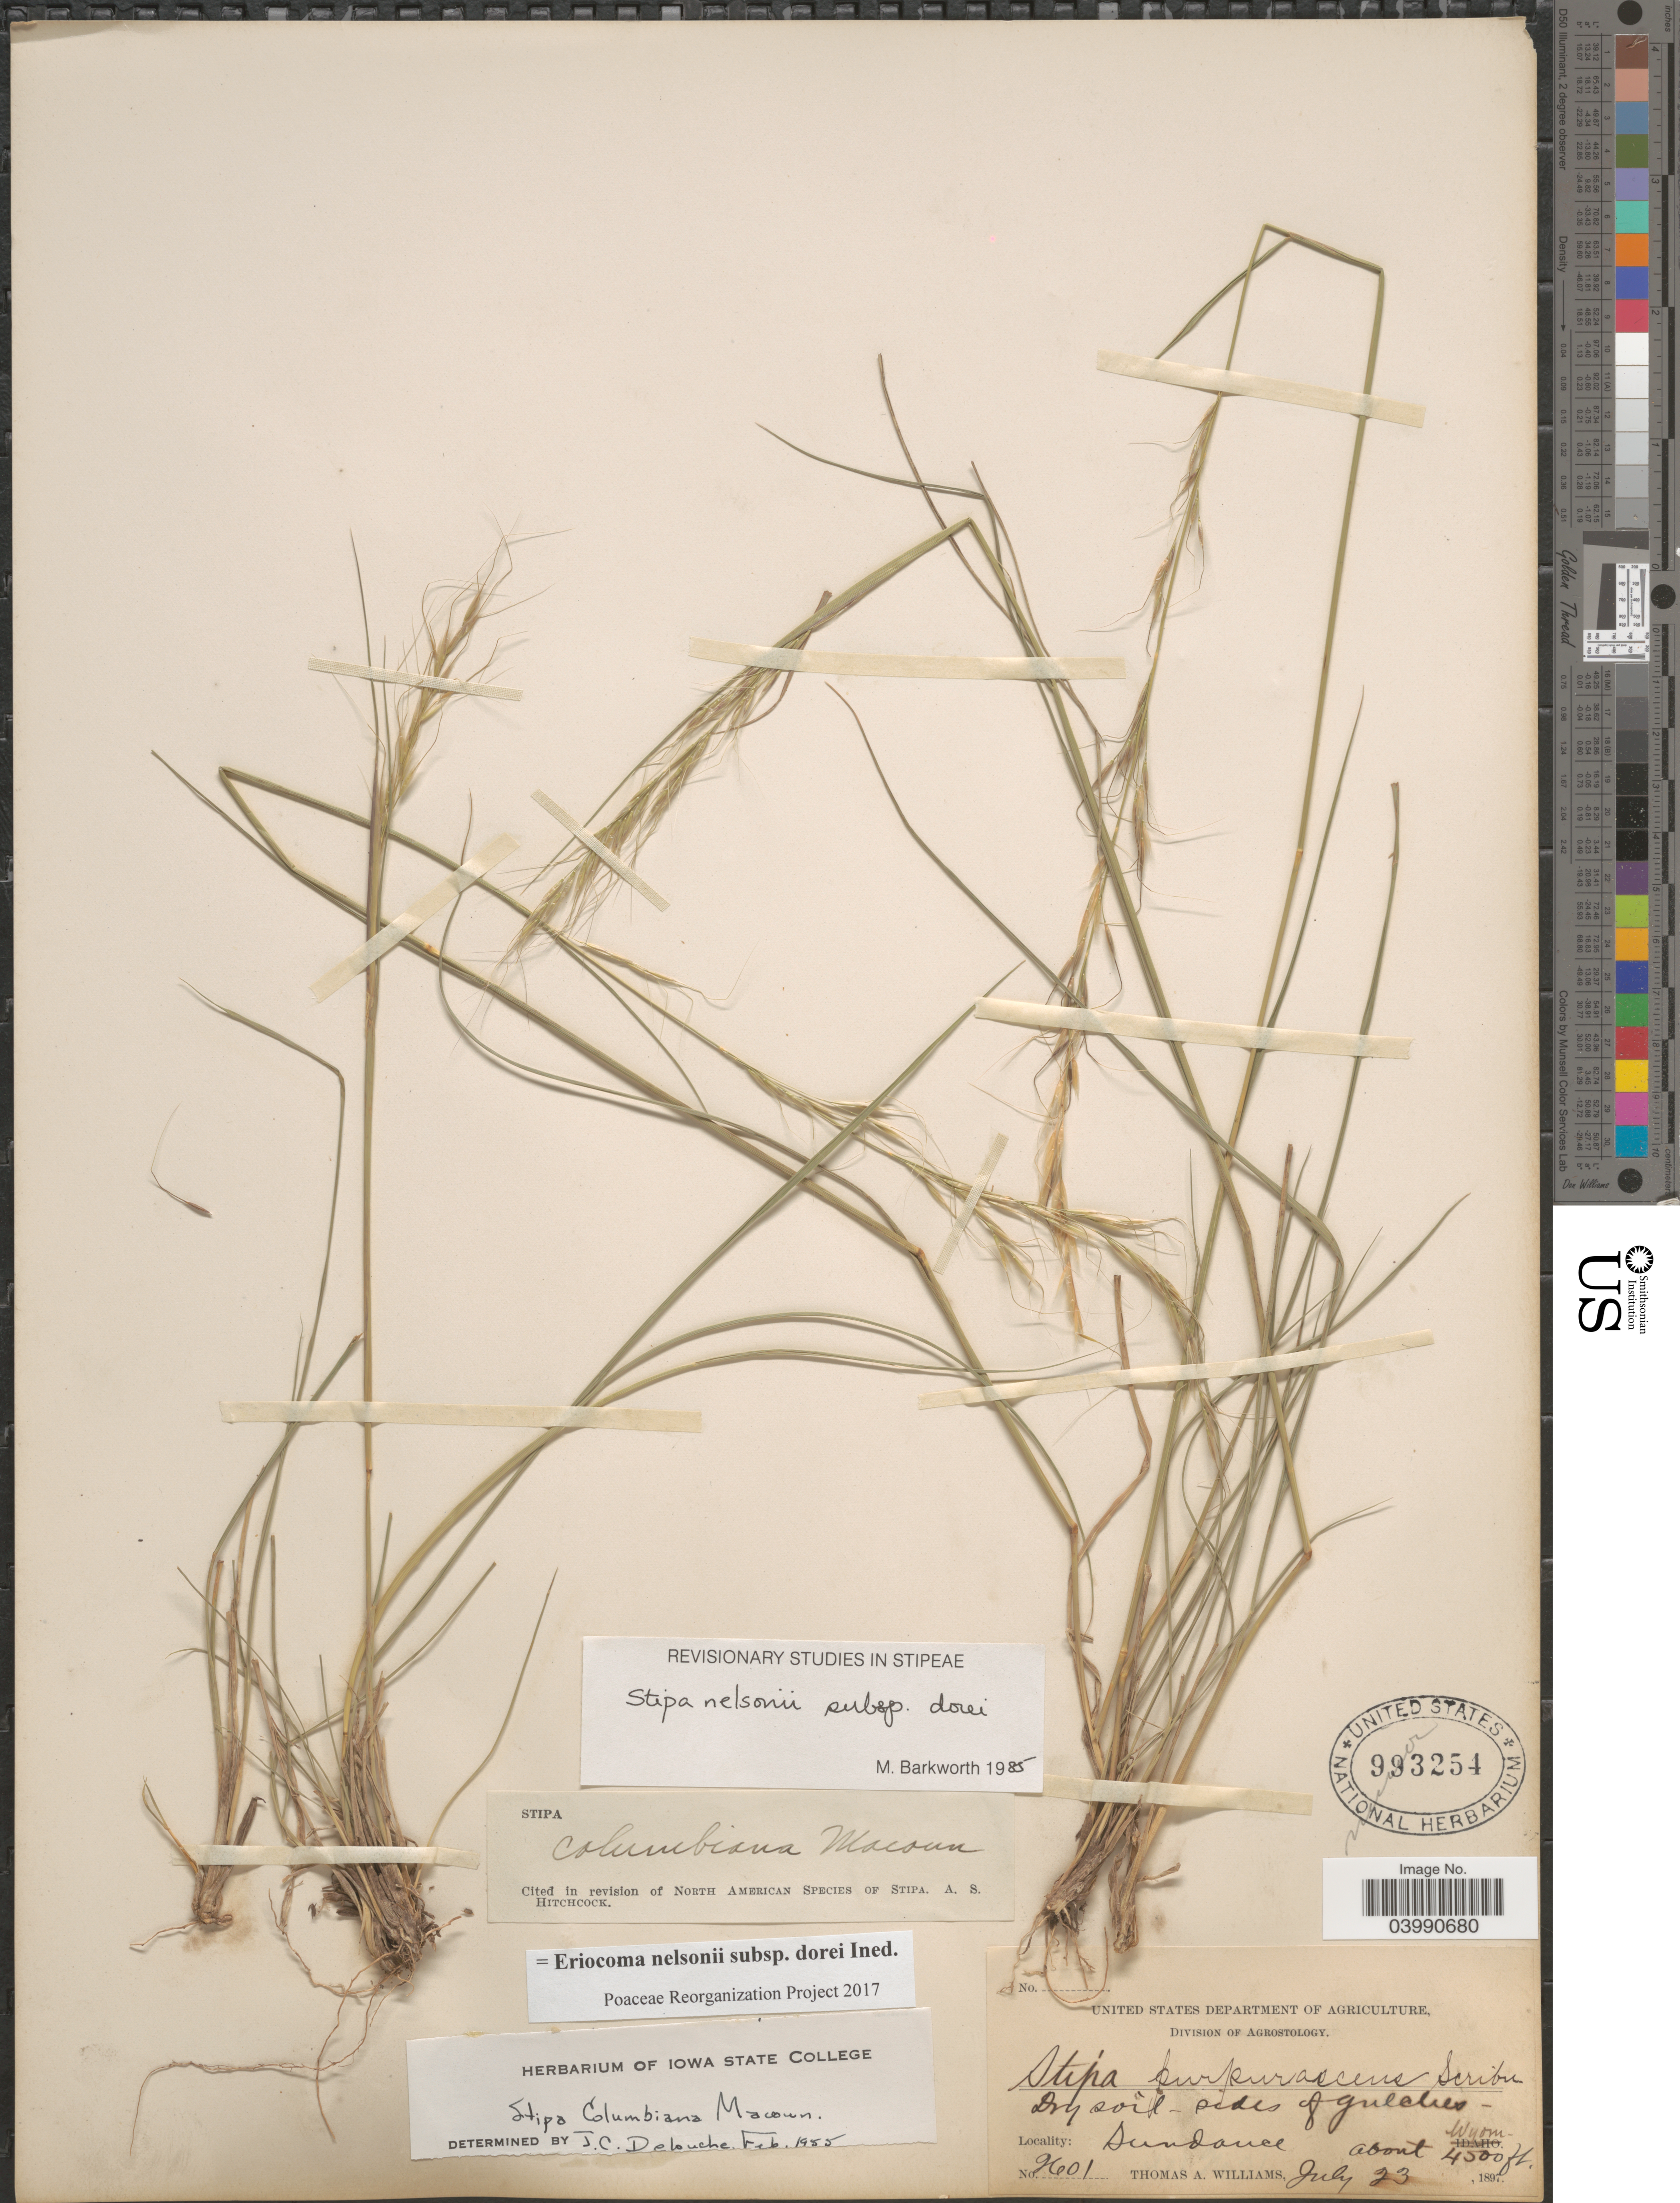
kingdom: Plantae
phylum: Tracheophyta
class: Liliopsida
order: Poales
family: Poaceae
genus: Eriocoma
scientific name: Eriocoma nelsonii subsp. dorei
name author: (Barkworth & J. Maze) Romasch.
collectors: T. A. Williams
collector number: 2601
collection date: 1897-07-23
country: United States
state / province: Wyoming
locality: Sundance.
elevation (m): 1372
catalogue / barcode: US 993254